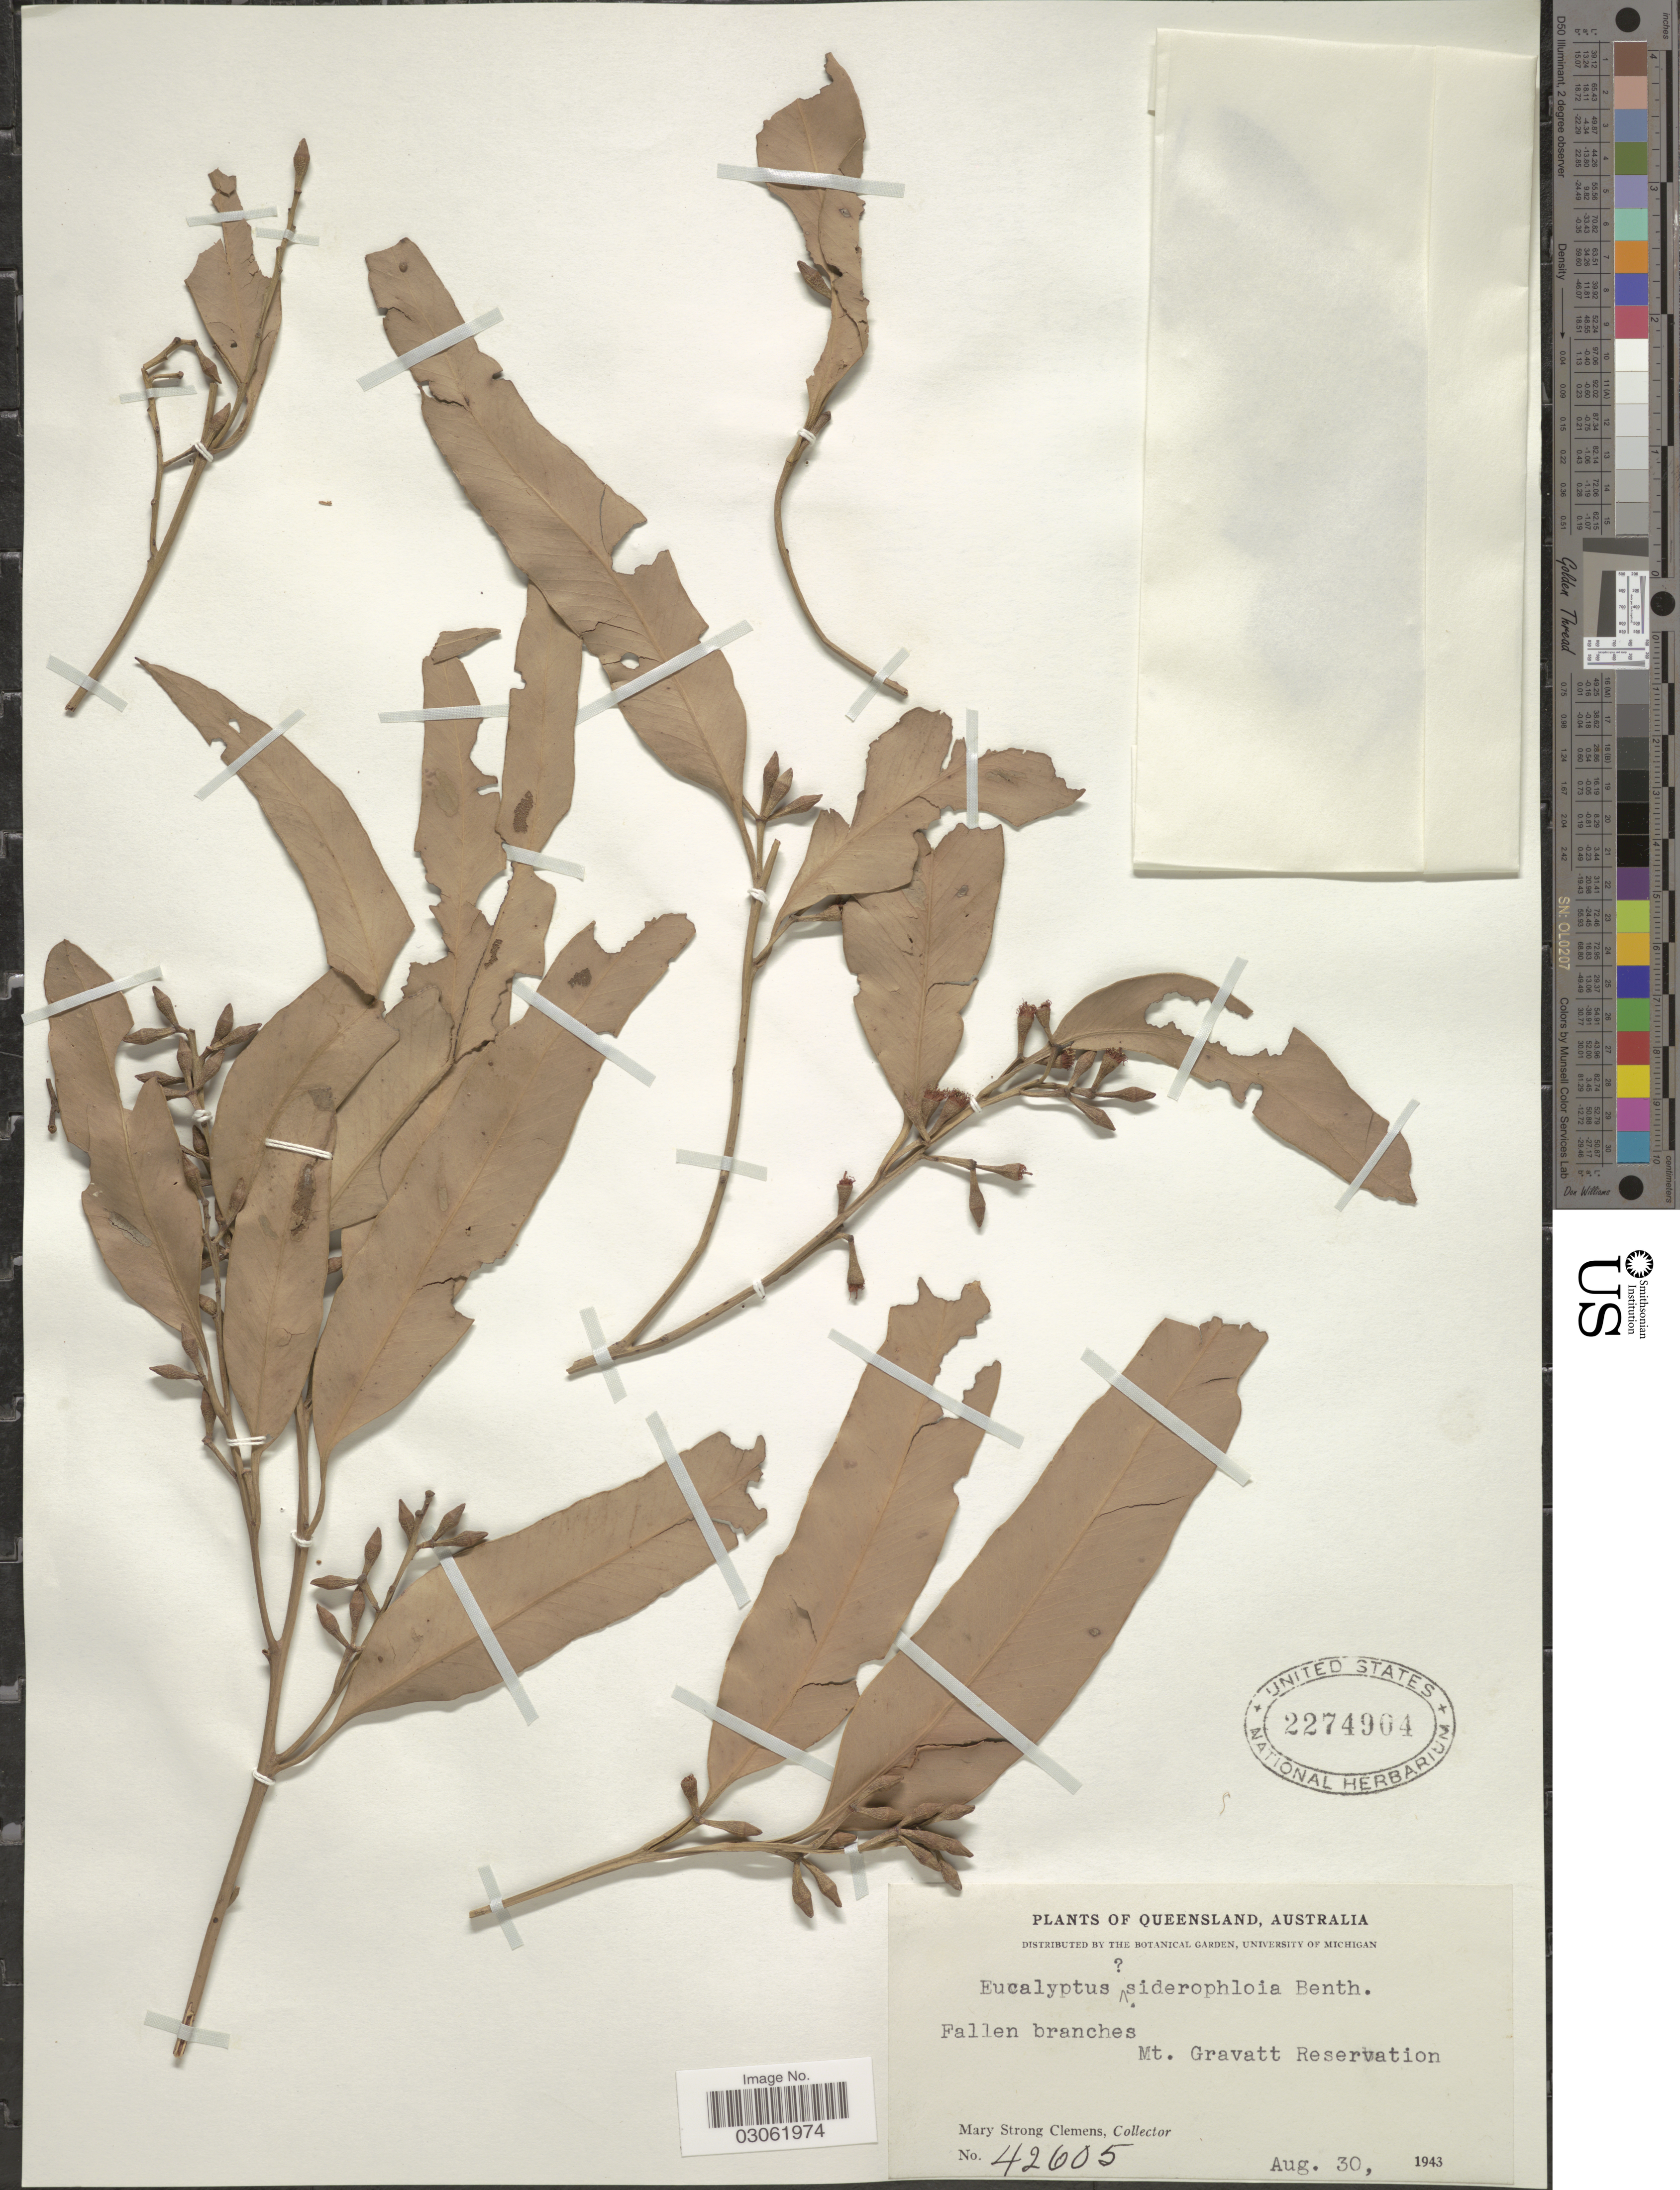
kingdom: Plantae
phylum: Tracheophyta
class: Magnoliopsida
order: Myrtales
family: Myrtaceae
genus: Eucalyptus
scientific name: Eucalyptus siderophloia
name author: Benth.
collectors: M. S. Clemens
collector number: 42605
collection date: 1943-08-30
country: Australia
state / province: Queensland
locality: Mt. Gravatt Reservation.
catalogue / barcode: US 2274904